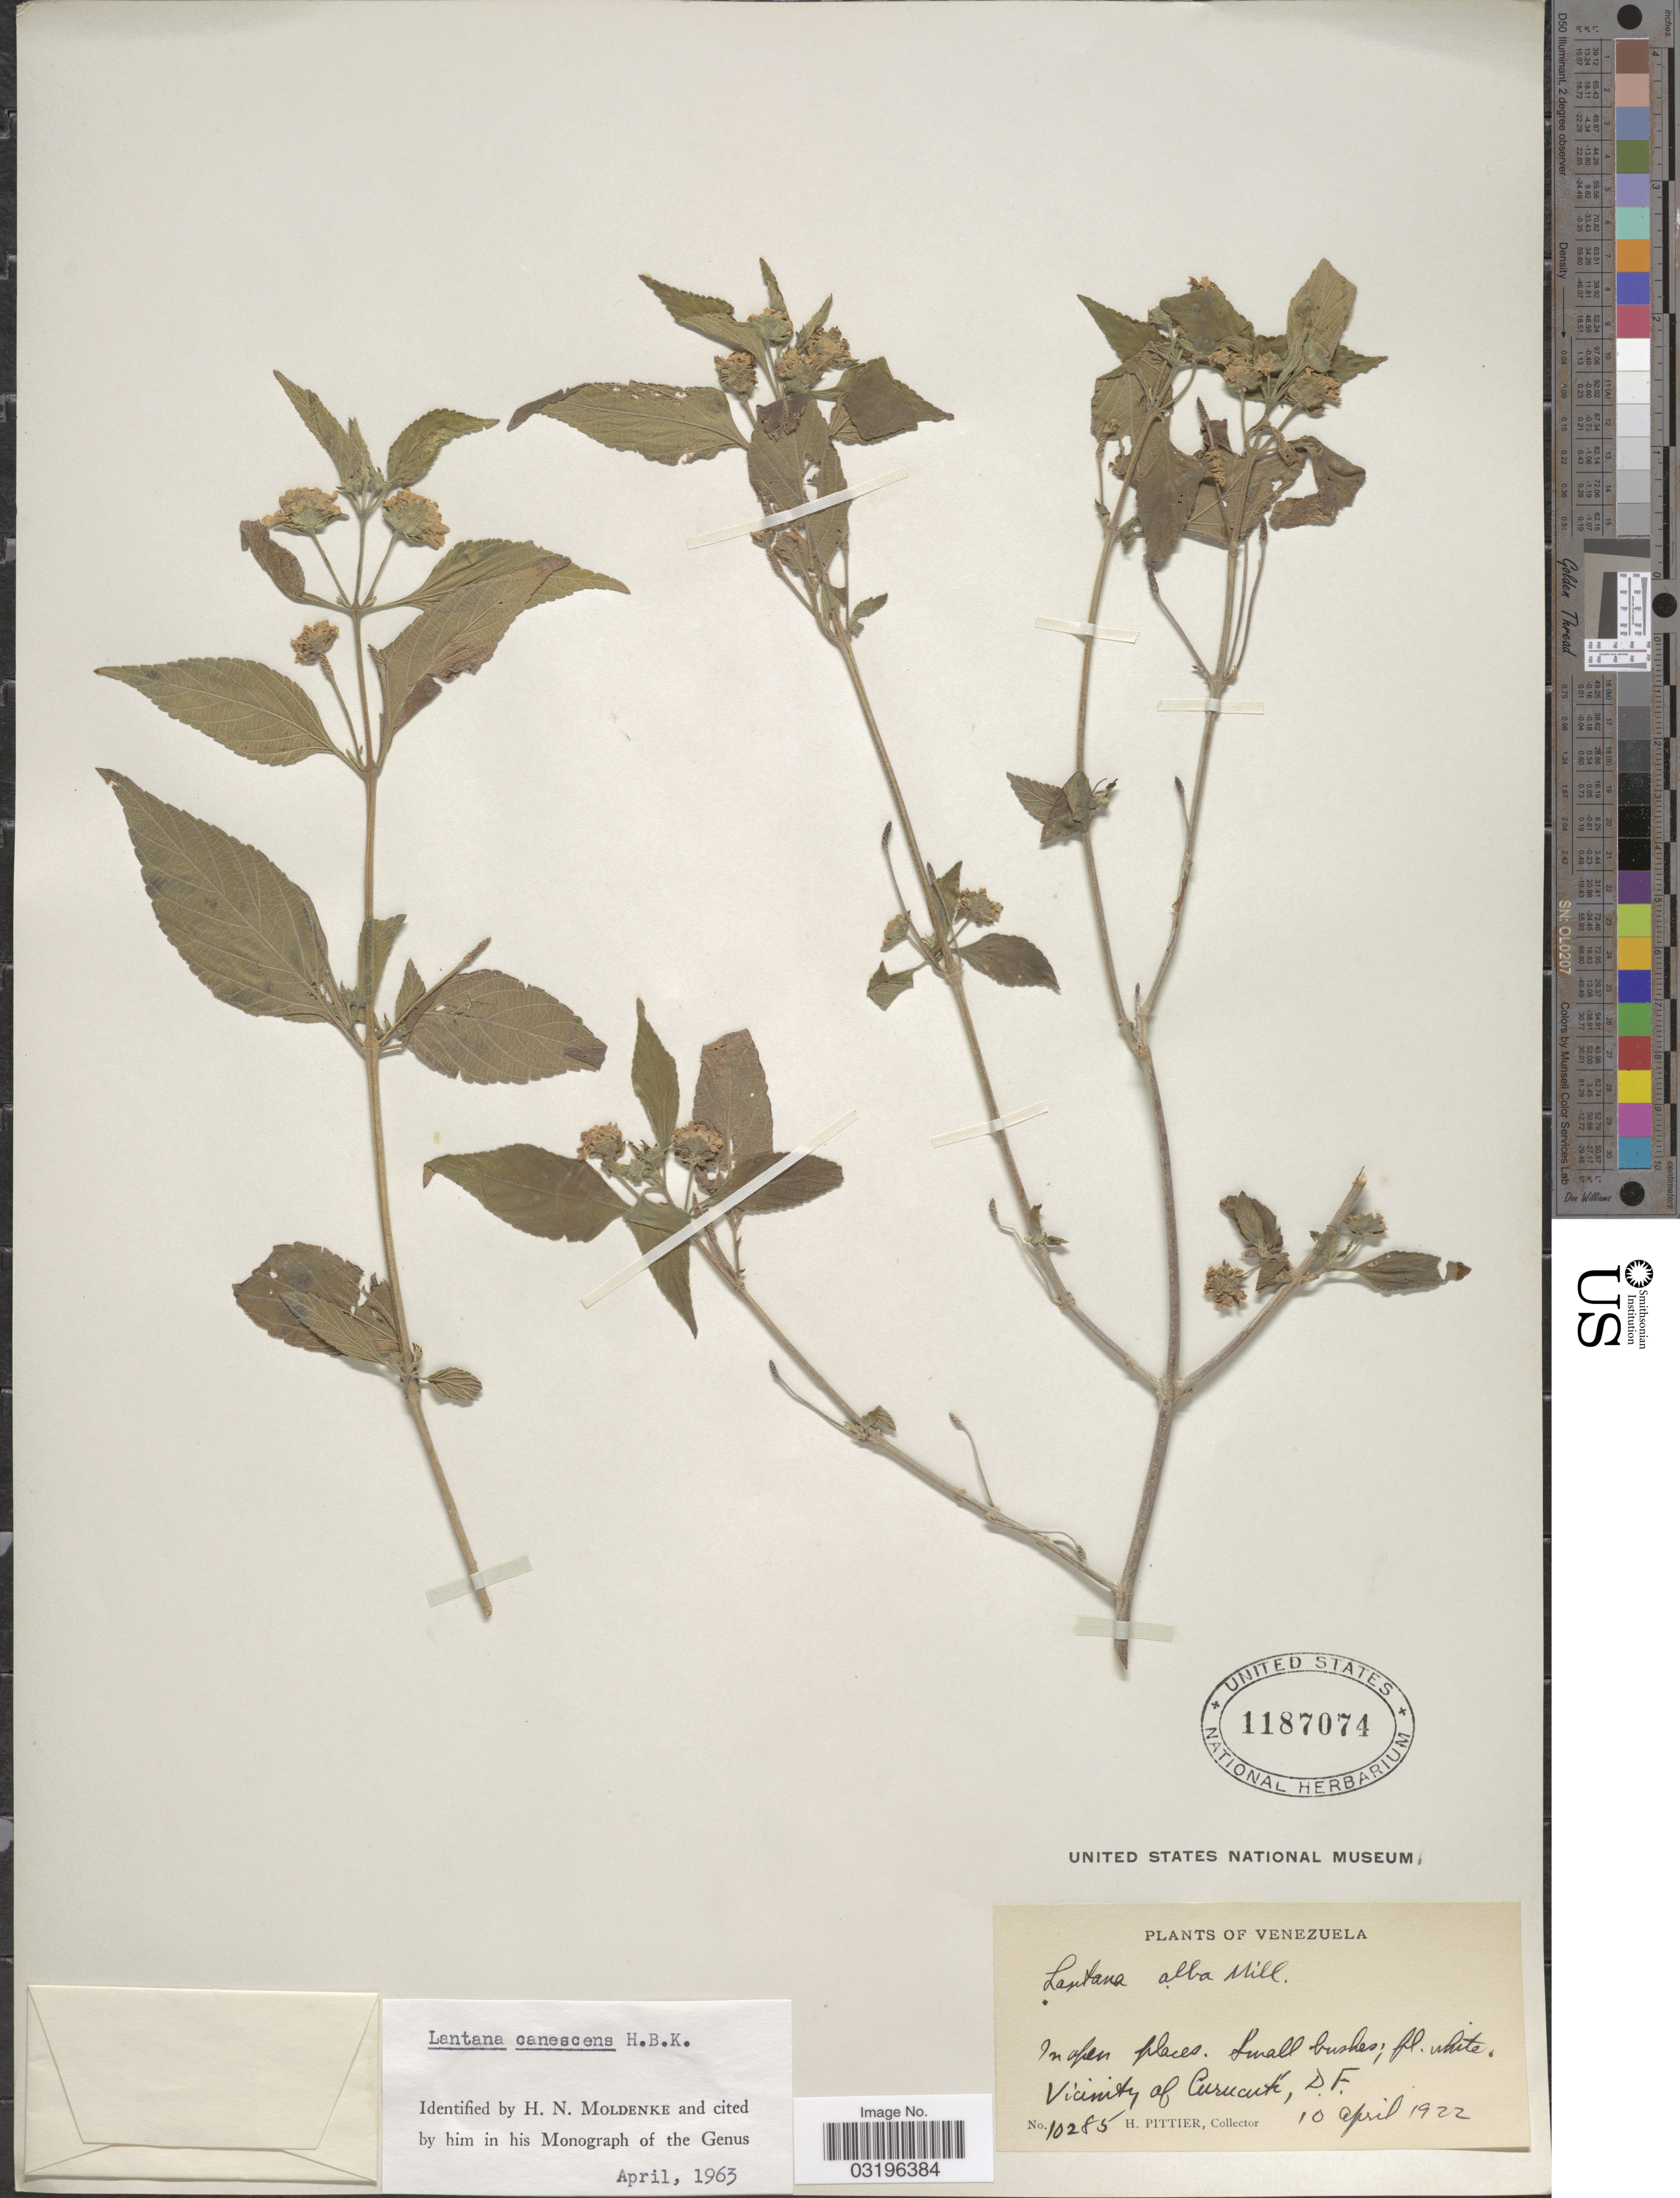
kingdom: Plantae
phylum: Tracheophyta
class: Magnoliopsida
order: Lamiales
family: Verbenaceae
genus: Lantana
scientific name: Lantana canescens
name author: Kunth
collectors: H. F. Pittier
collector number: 10285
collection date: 1922-04-10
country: Venezuela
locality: Vicinity of Curucuti, D.F.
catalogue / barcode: US 1187074